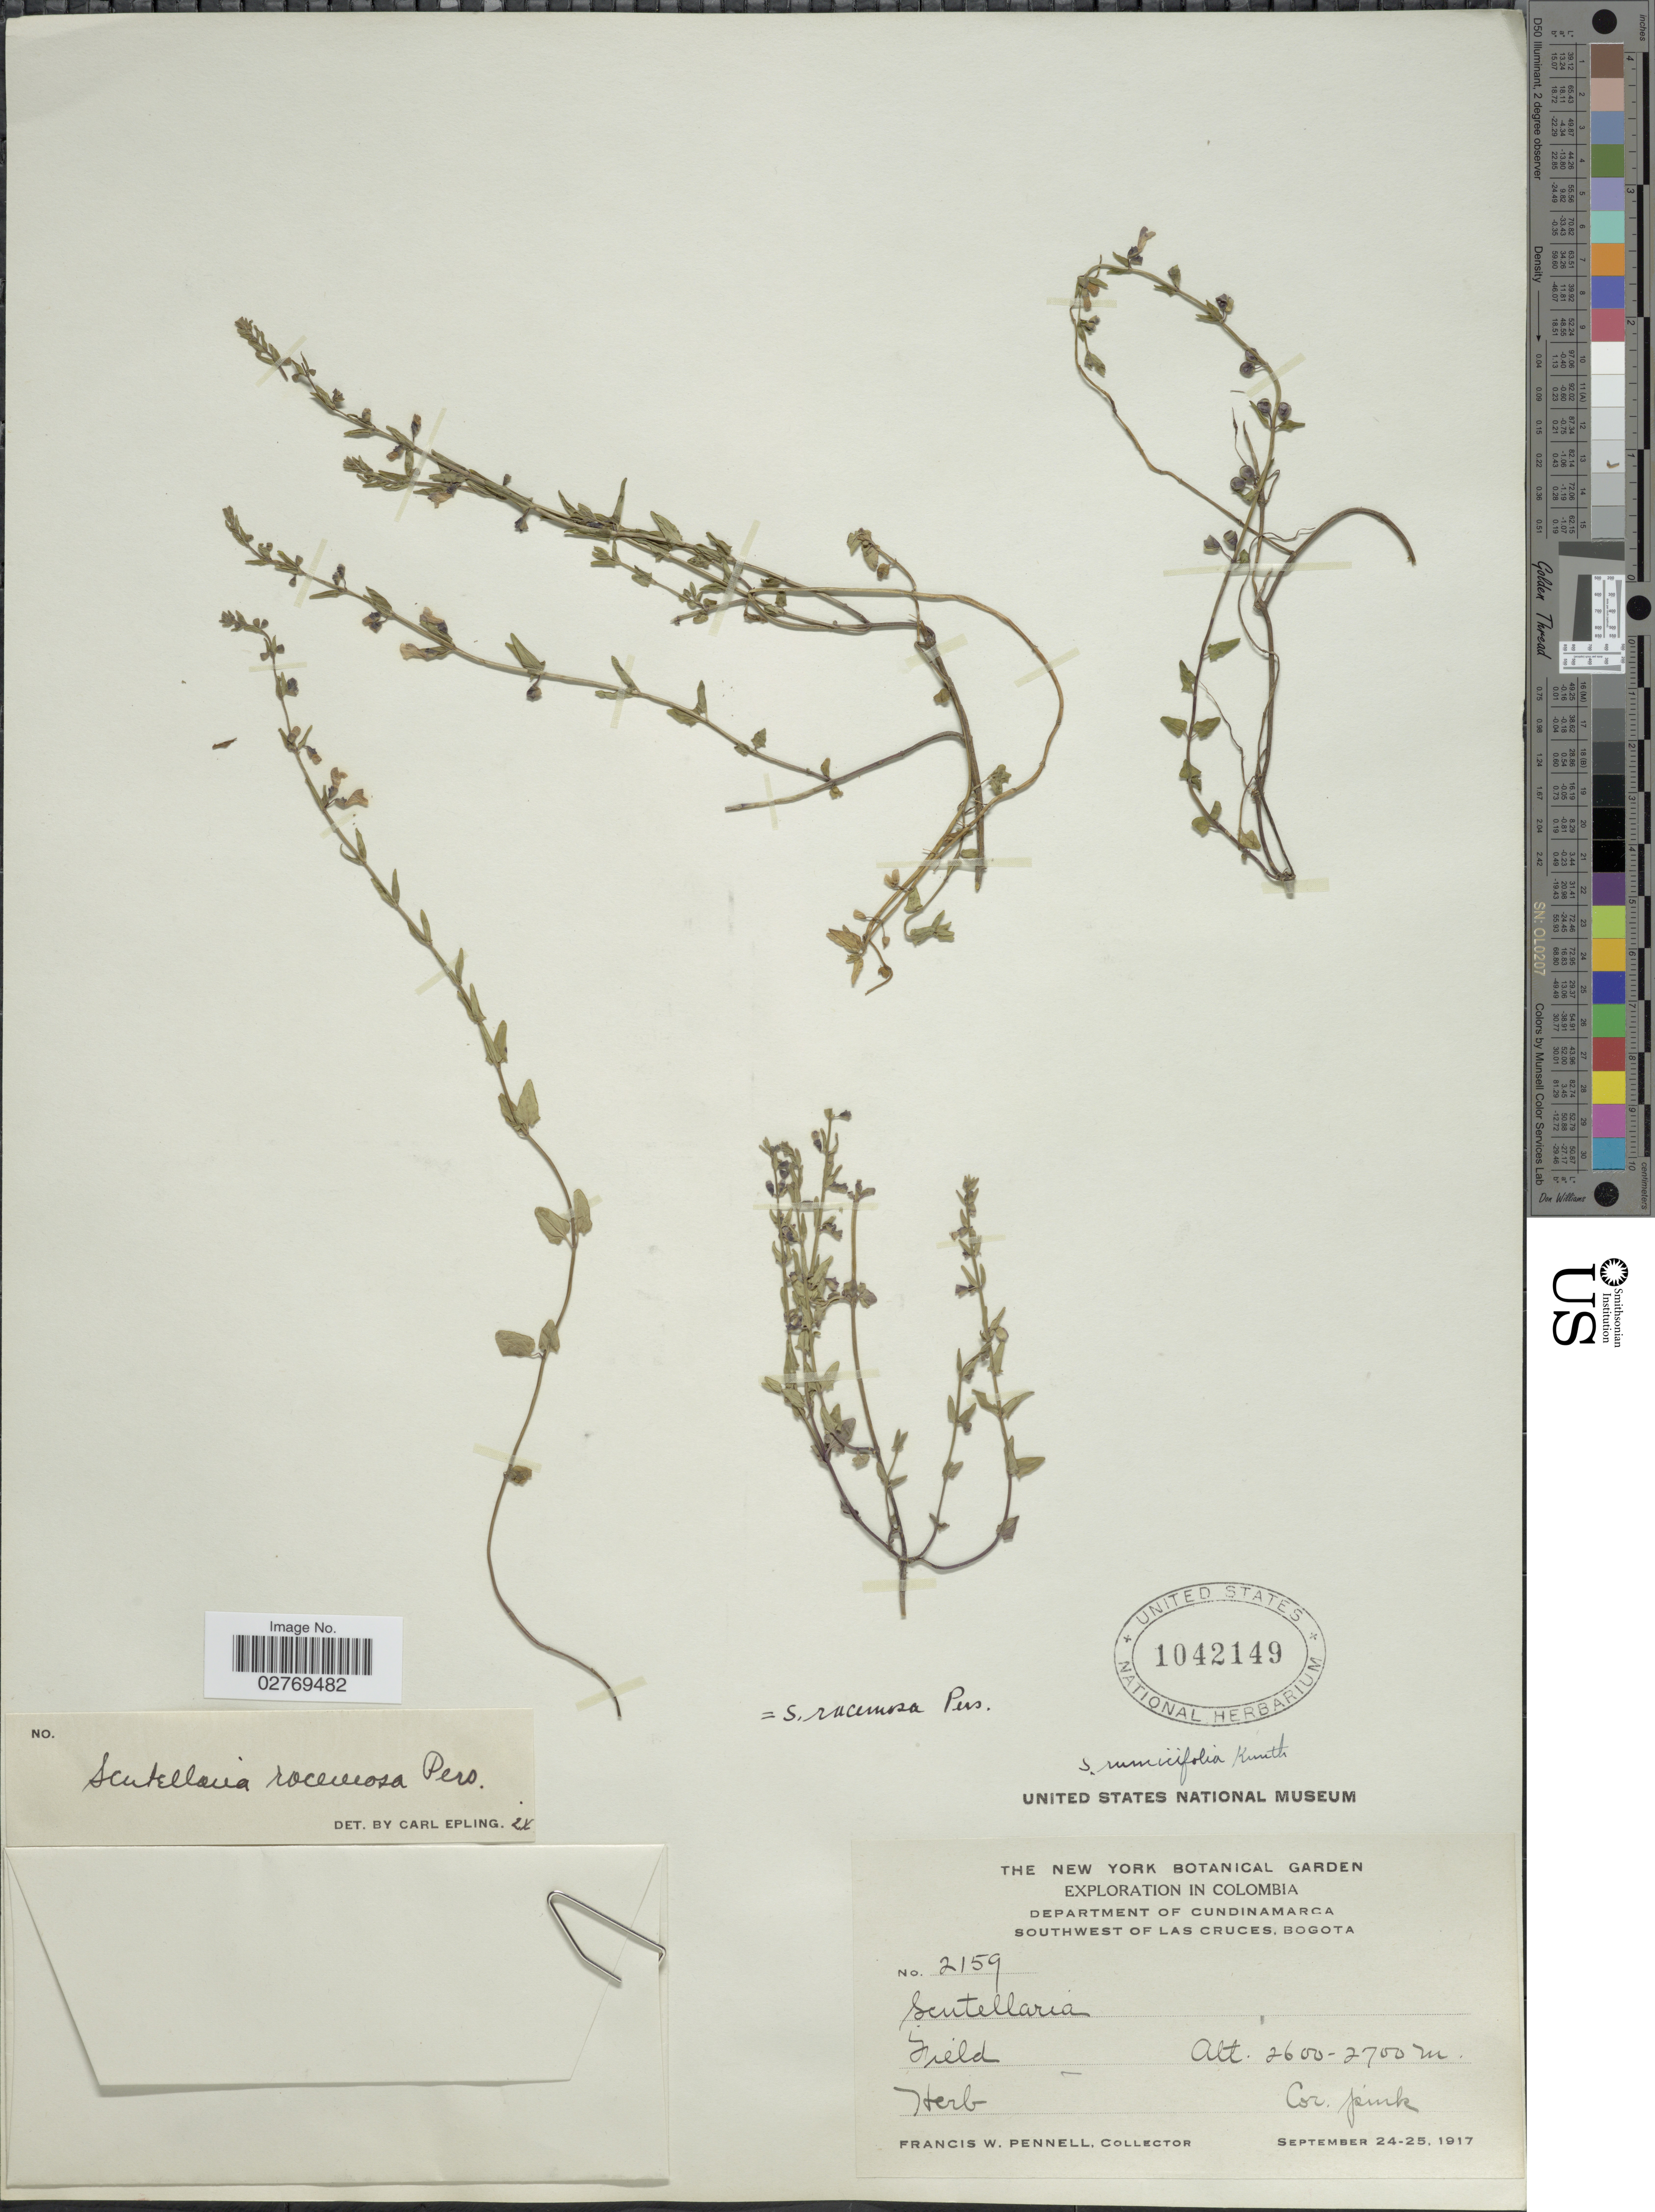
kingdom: Plantae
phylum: Tracheophyta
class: Magnoliopsida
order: Lamiales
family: Lamiaceae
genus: Scutellaria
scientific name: Scutellaria racemosa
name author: Pers.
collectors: F. W. Pennell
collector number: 2159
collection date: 1917-09-24/1917-09-25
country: Colombia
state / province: Cundinamarca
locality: Department of Cundinamarca. Southwest of Las Cruces, Bogota.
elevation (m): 2600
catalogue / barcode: US 1042149